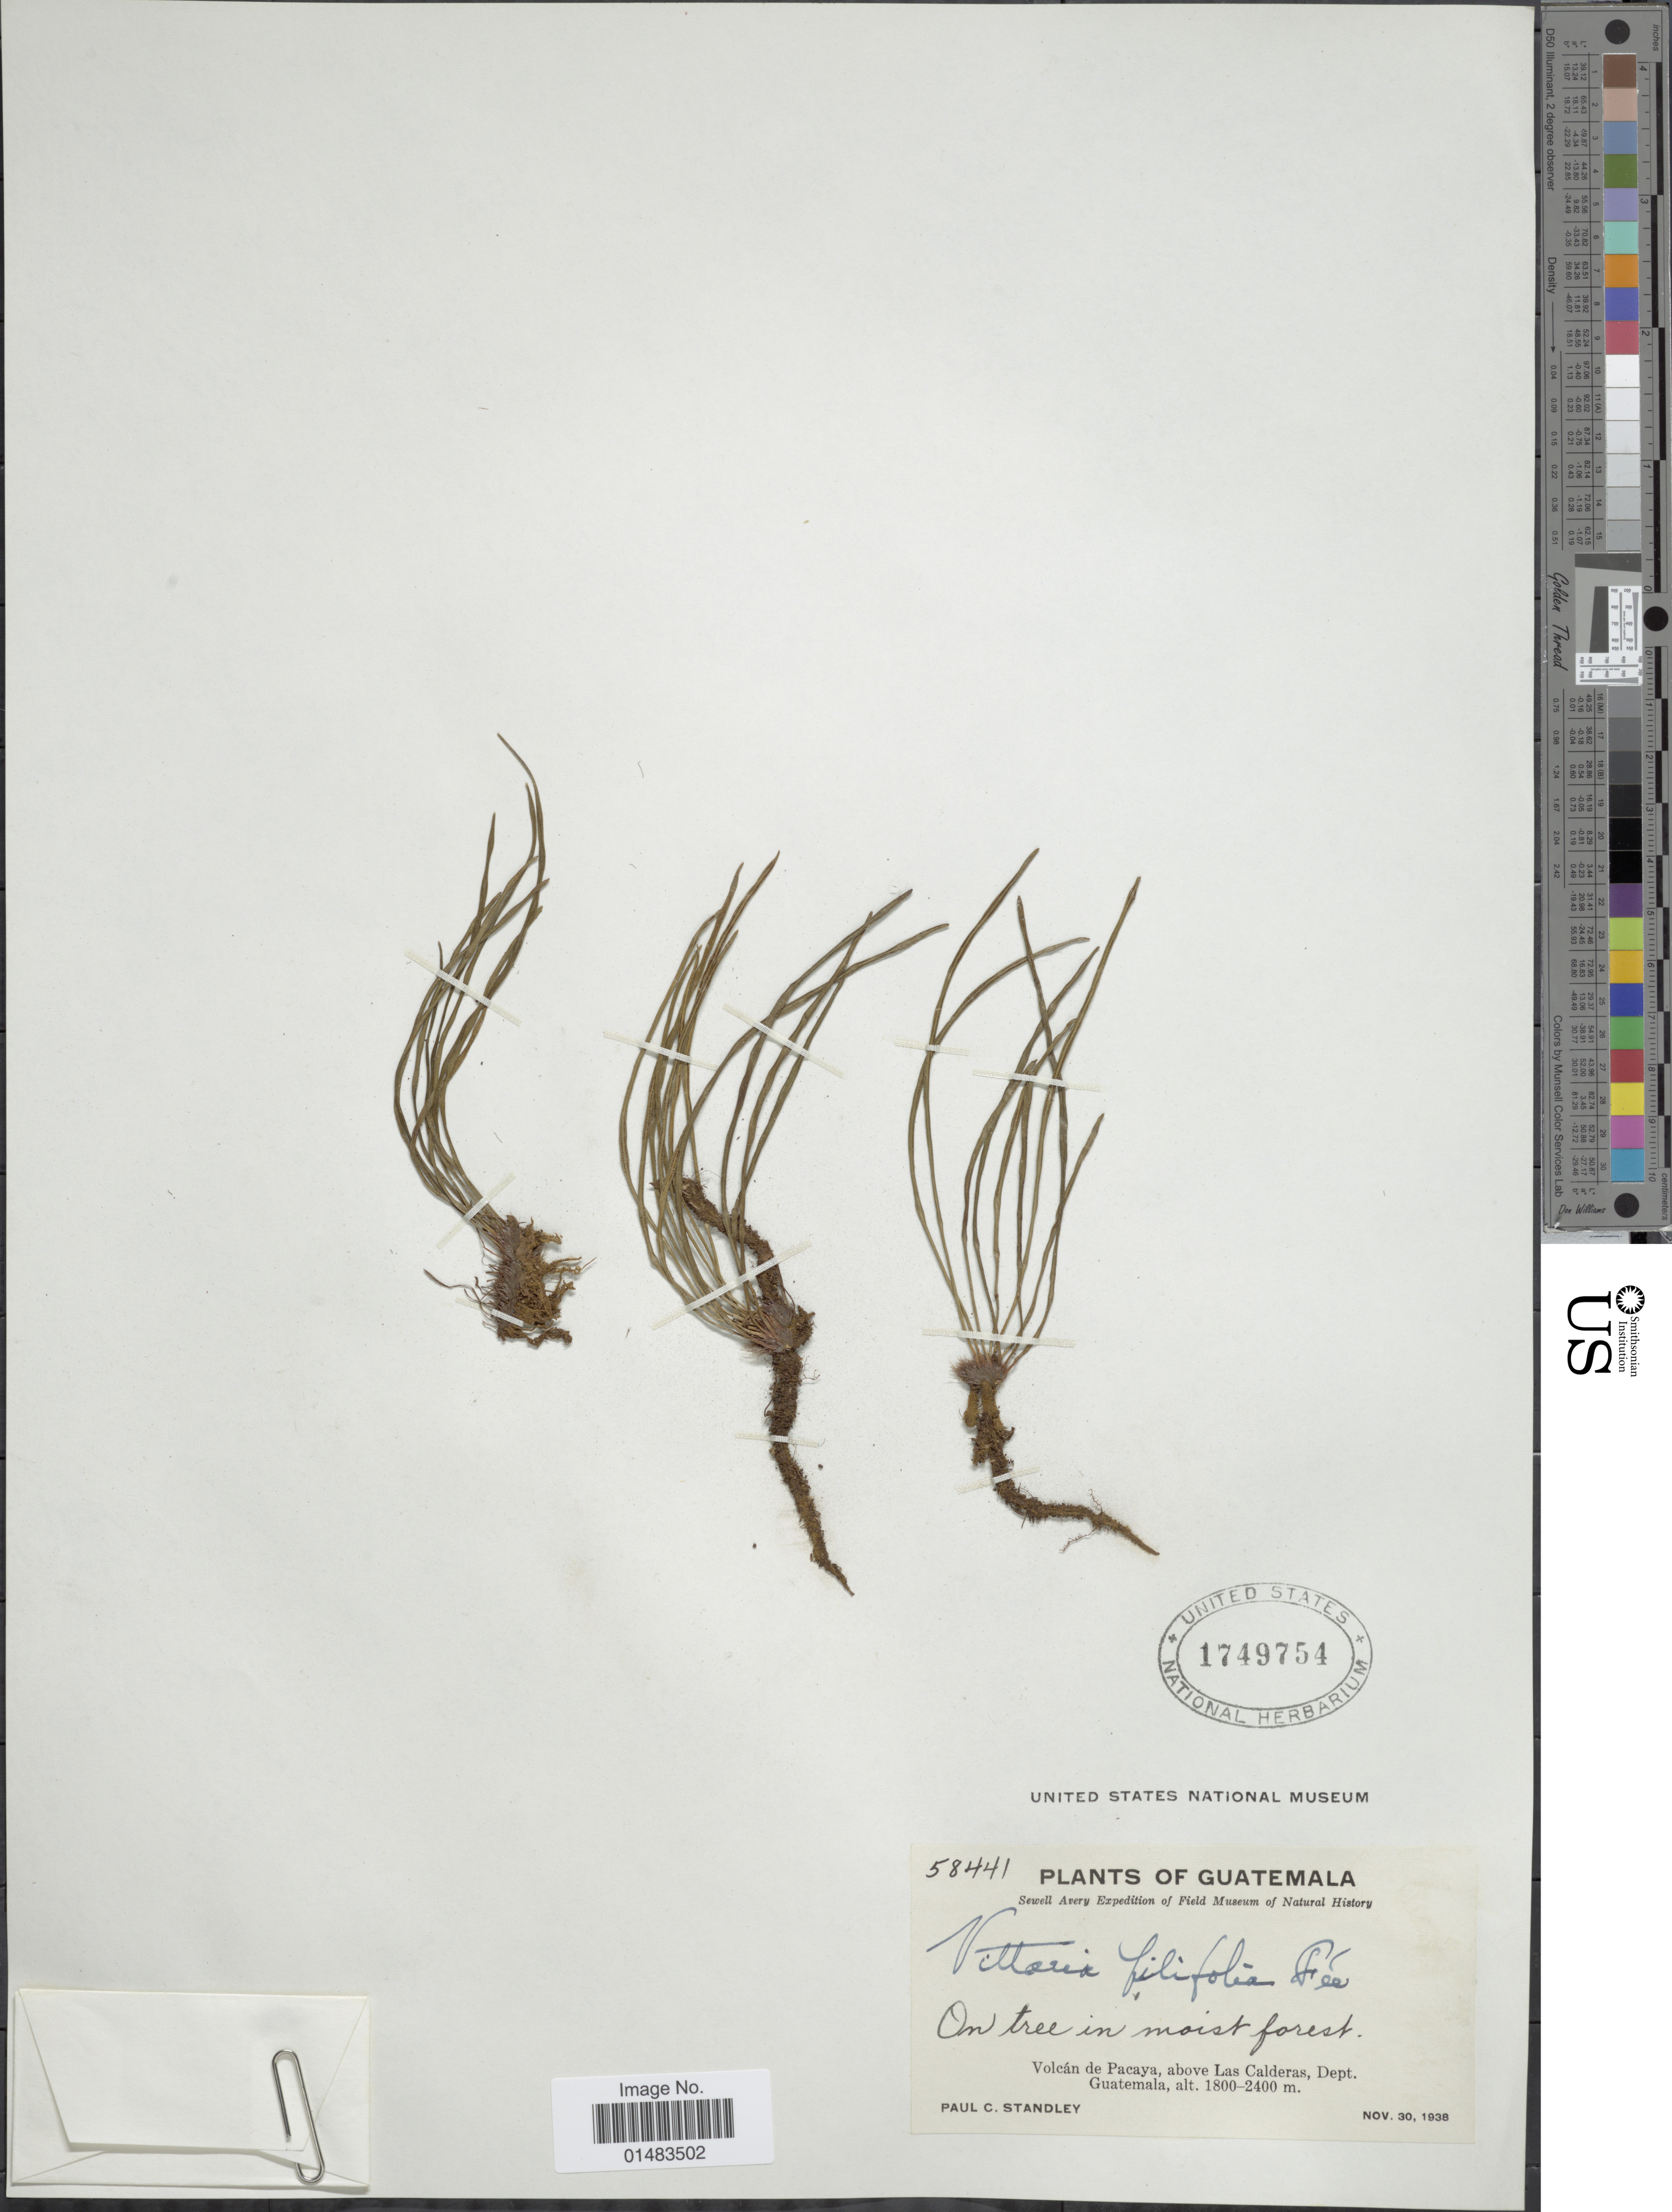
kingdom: Plantae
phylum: Tracheophyta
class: Polypodiopsida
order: Polypodiales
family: Pteridaceae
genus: Vittaria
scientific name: Vittaria graminifolia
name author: Kaulf.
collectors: P. C. Standley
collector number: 58441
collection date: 1938-11-30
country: Guatemala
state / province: Guatemala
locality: Guatemala, Volcan de Pacaya, above Las Calderas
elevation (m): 1800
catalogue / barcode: US 1749754